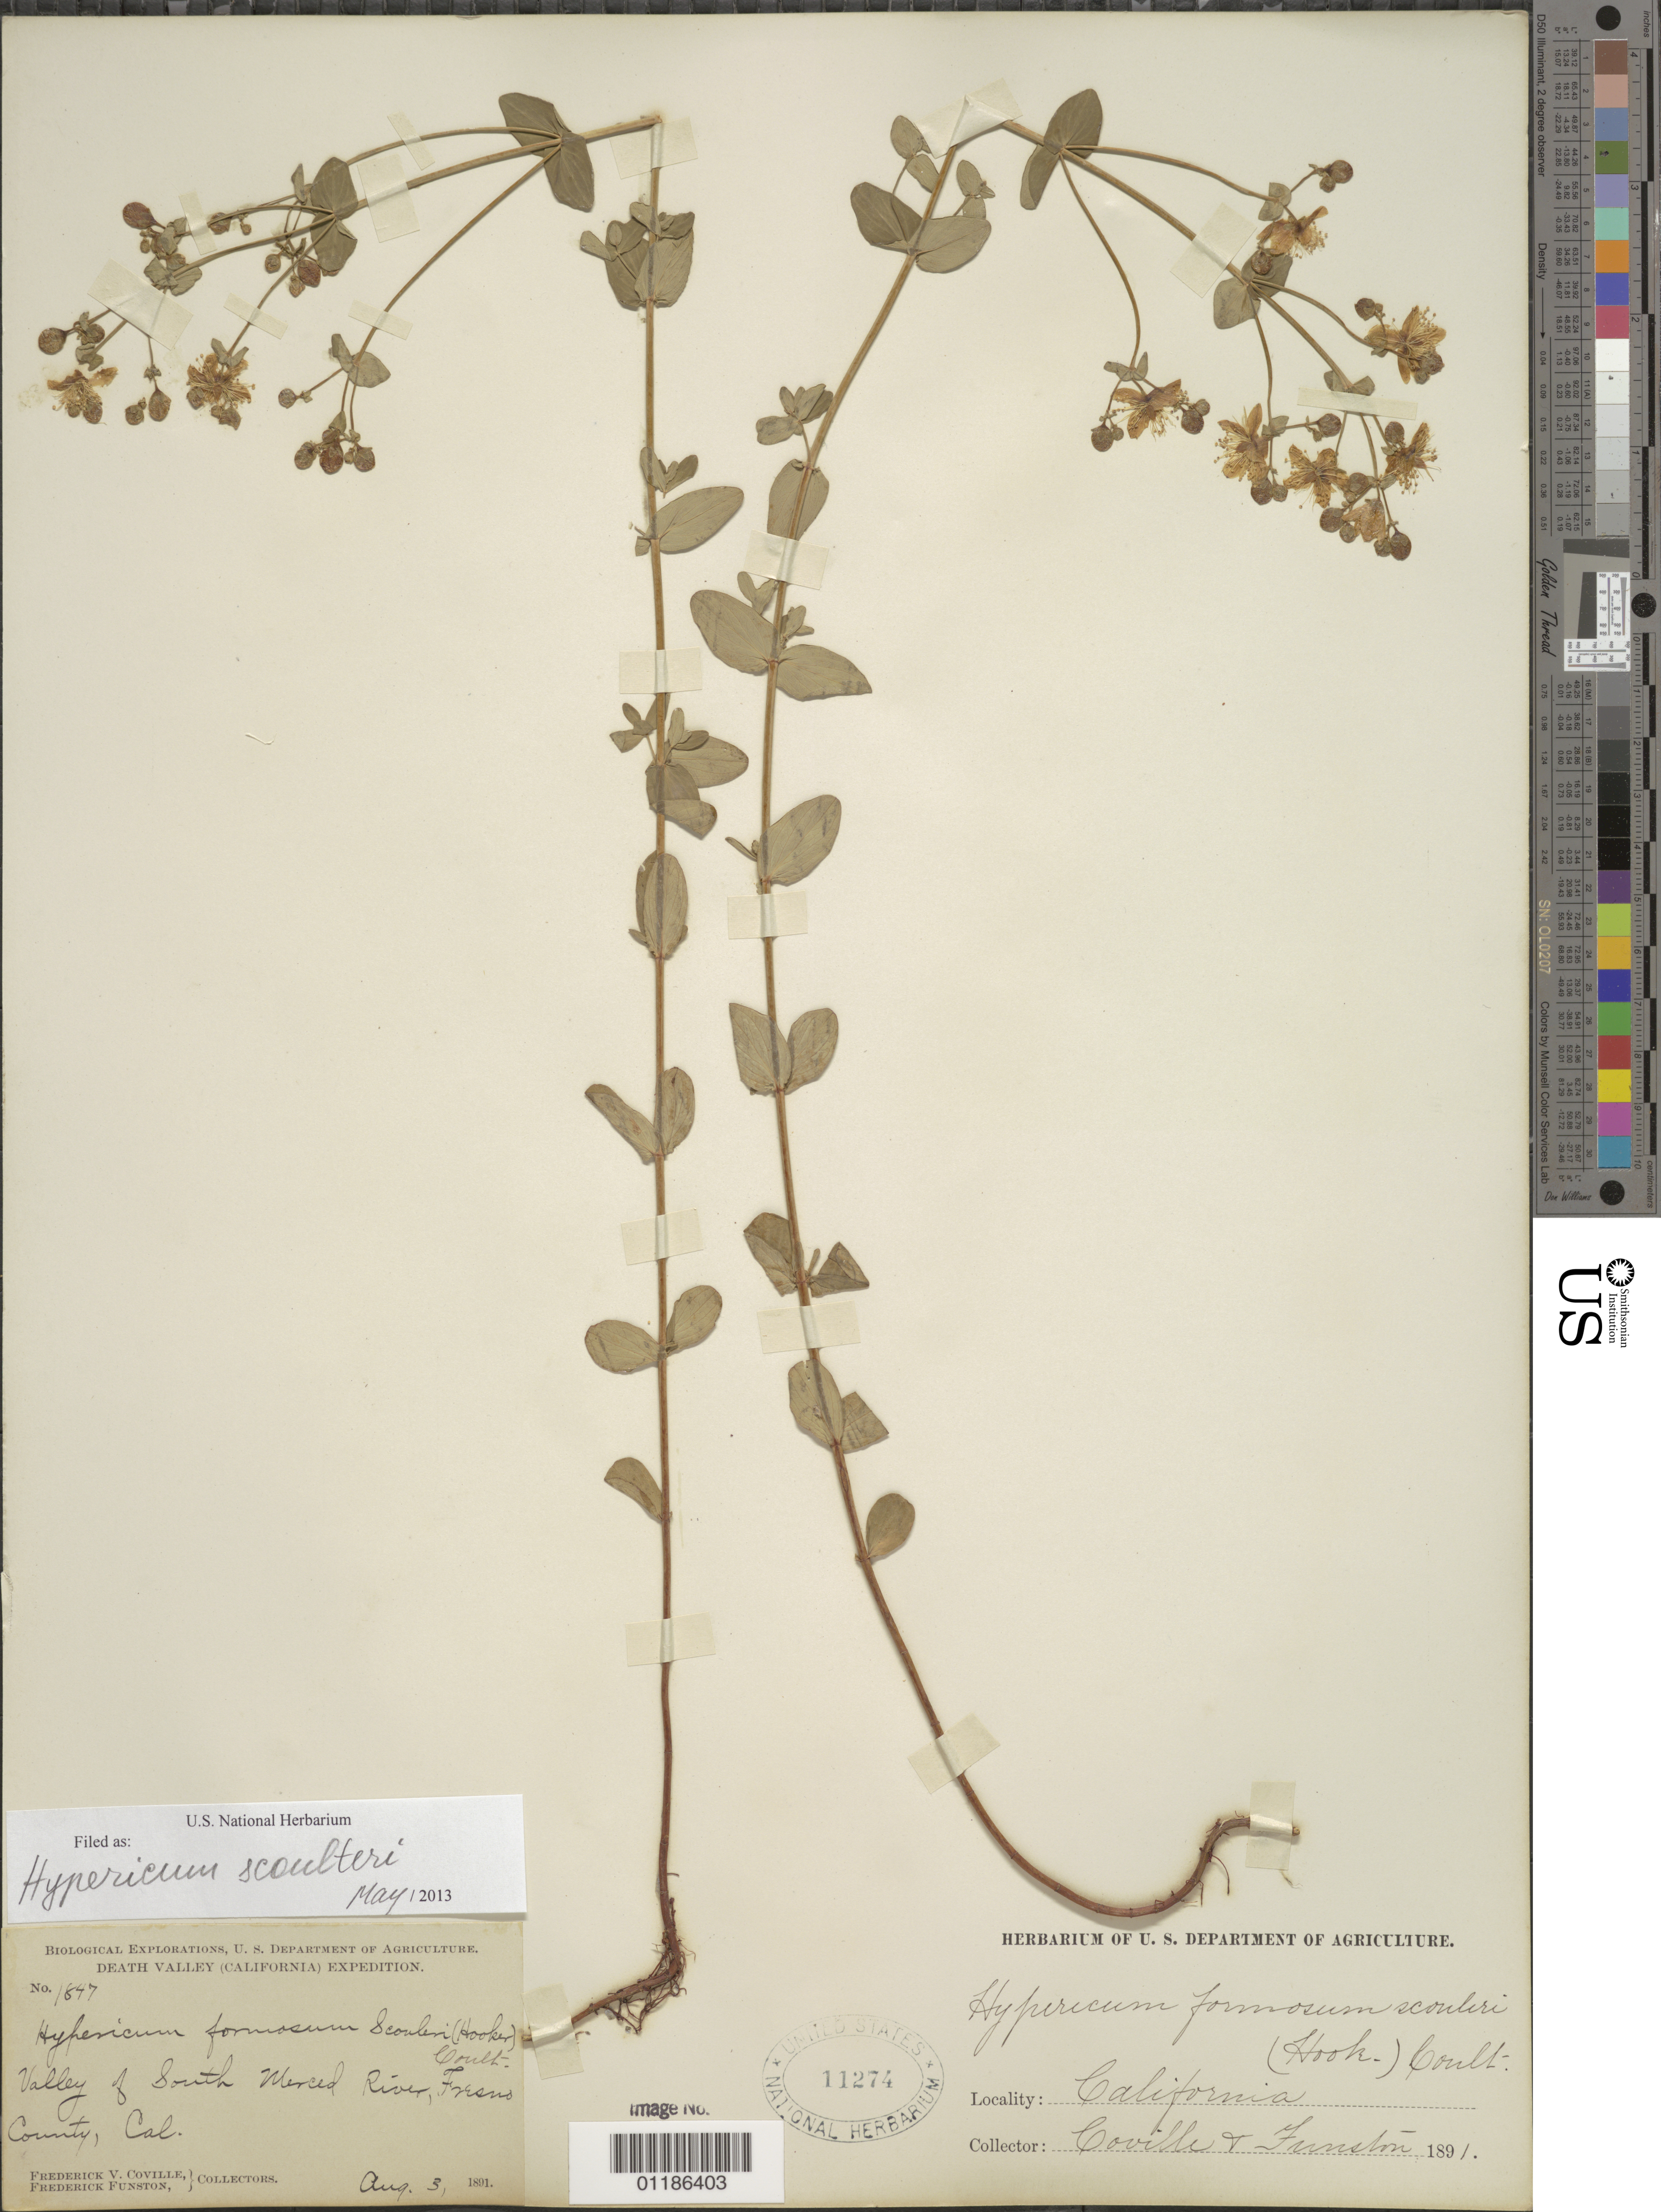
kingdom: Plantae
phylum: Tracheophyta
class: Magnoliopsida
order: Malpighiales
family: Hypericaceae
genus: Hypericum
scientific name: Hypericum scouleri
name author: Hook.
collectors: F. V. Coville & F. Funston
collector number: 1847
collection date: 1891-08-03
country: United States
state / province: California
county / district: Fresno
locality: Valley of South Mercel River.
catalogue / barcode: US 11274